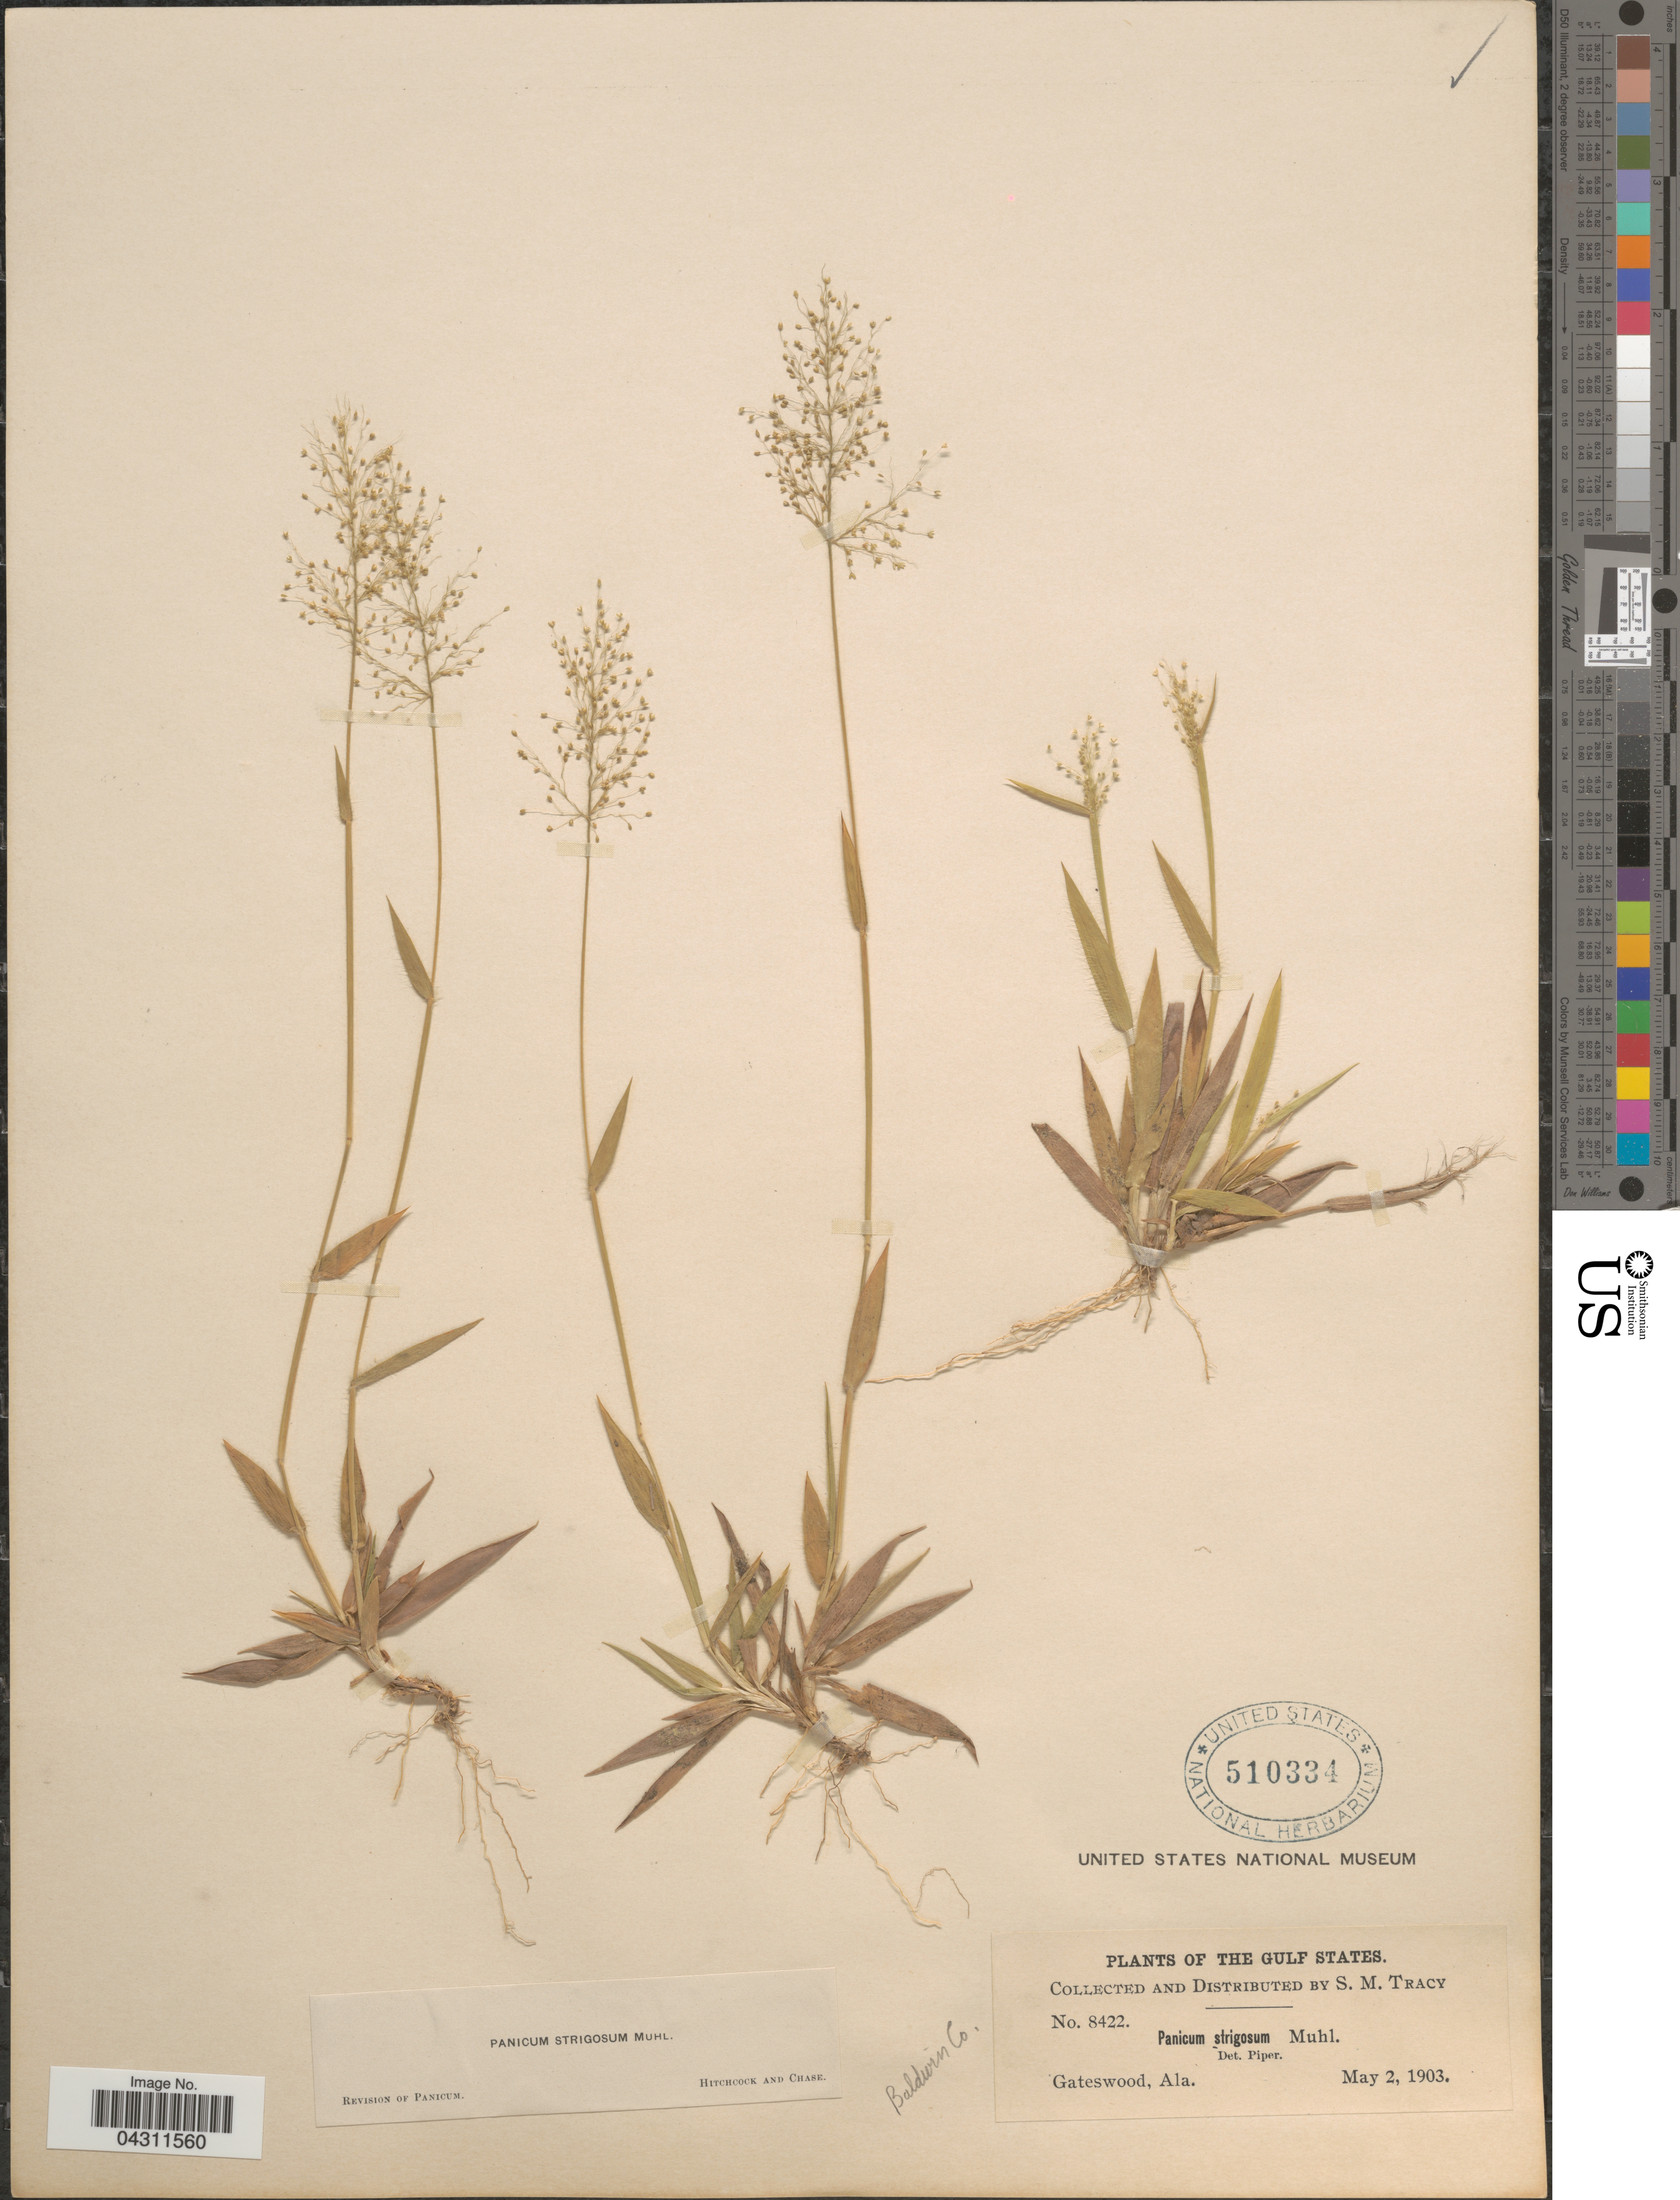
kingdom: Plantae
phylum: Tracheophyta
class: Liliopsida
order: Poales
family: Poaceae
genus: Dichanthelium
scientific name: Dichanthelium strigosum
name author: (Muhl. ex Elliott) Freckmann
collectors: S. M. Tracy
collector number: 8422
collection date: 1903-05-02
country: United States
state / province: Alabama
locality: The Gulf States. Gateswood.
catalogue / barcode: US 510334